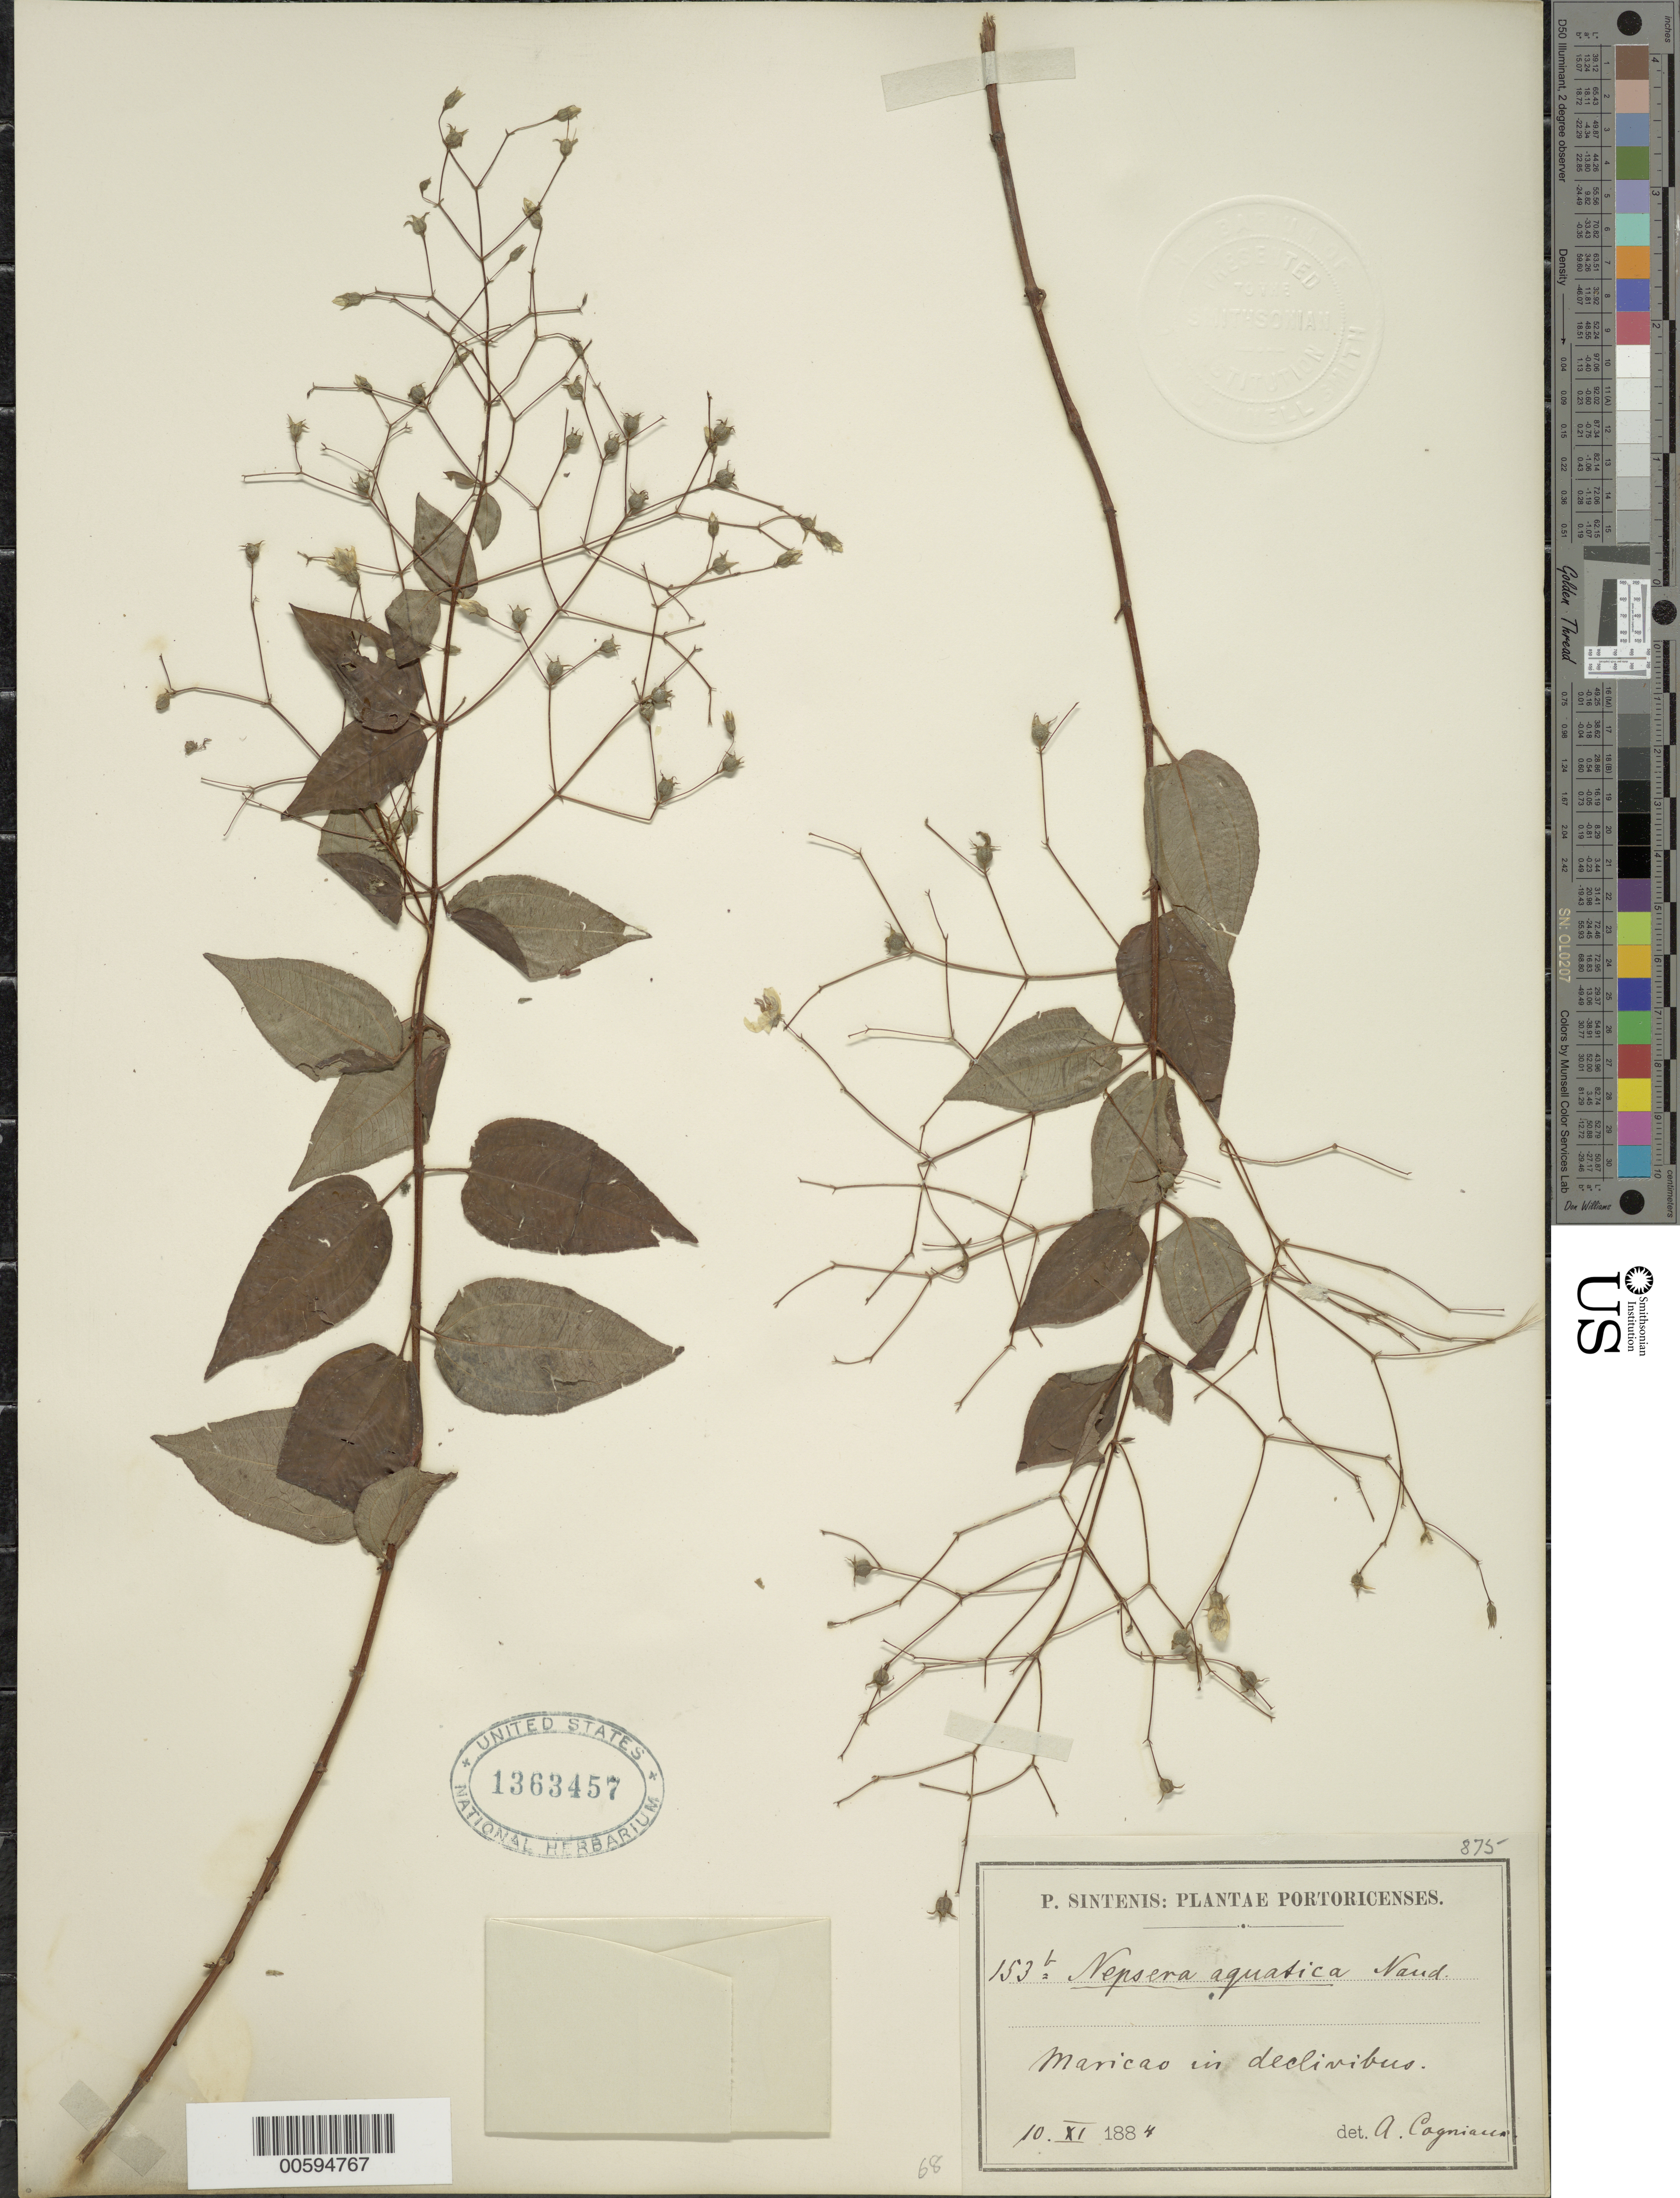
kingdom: Plantae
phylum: Tracheophyta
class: Magnoliopsida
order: Myrtales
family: Melastomataceae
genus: Nepsera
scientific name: Nepsera aquatica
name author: (Aubl.) Naudin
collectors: P. Sintenis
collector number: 153 b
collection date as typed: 10 Nov 1884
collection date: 1884-11-10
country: Puerto Rico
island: Greater Antilles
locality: Maricao, in declivibus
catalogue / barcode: US 1363457